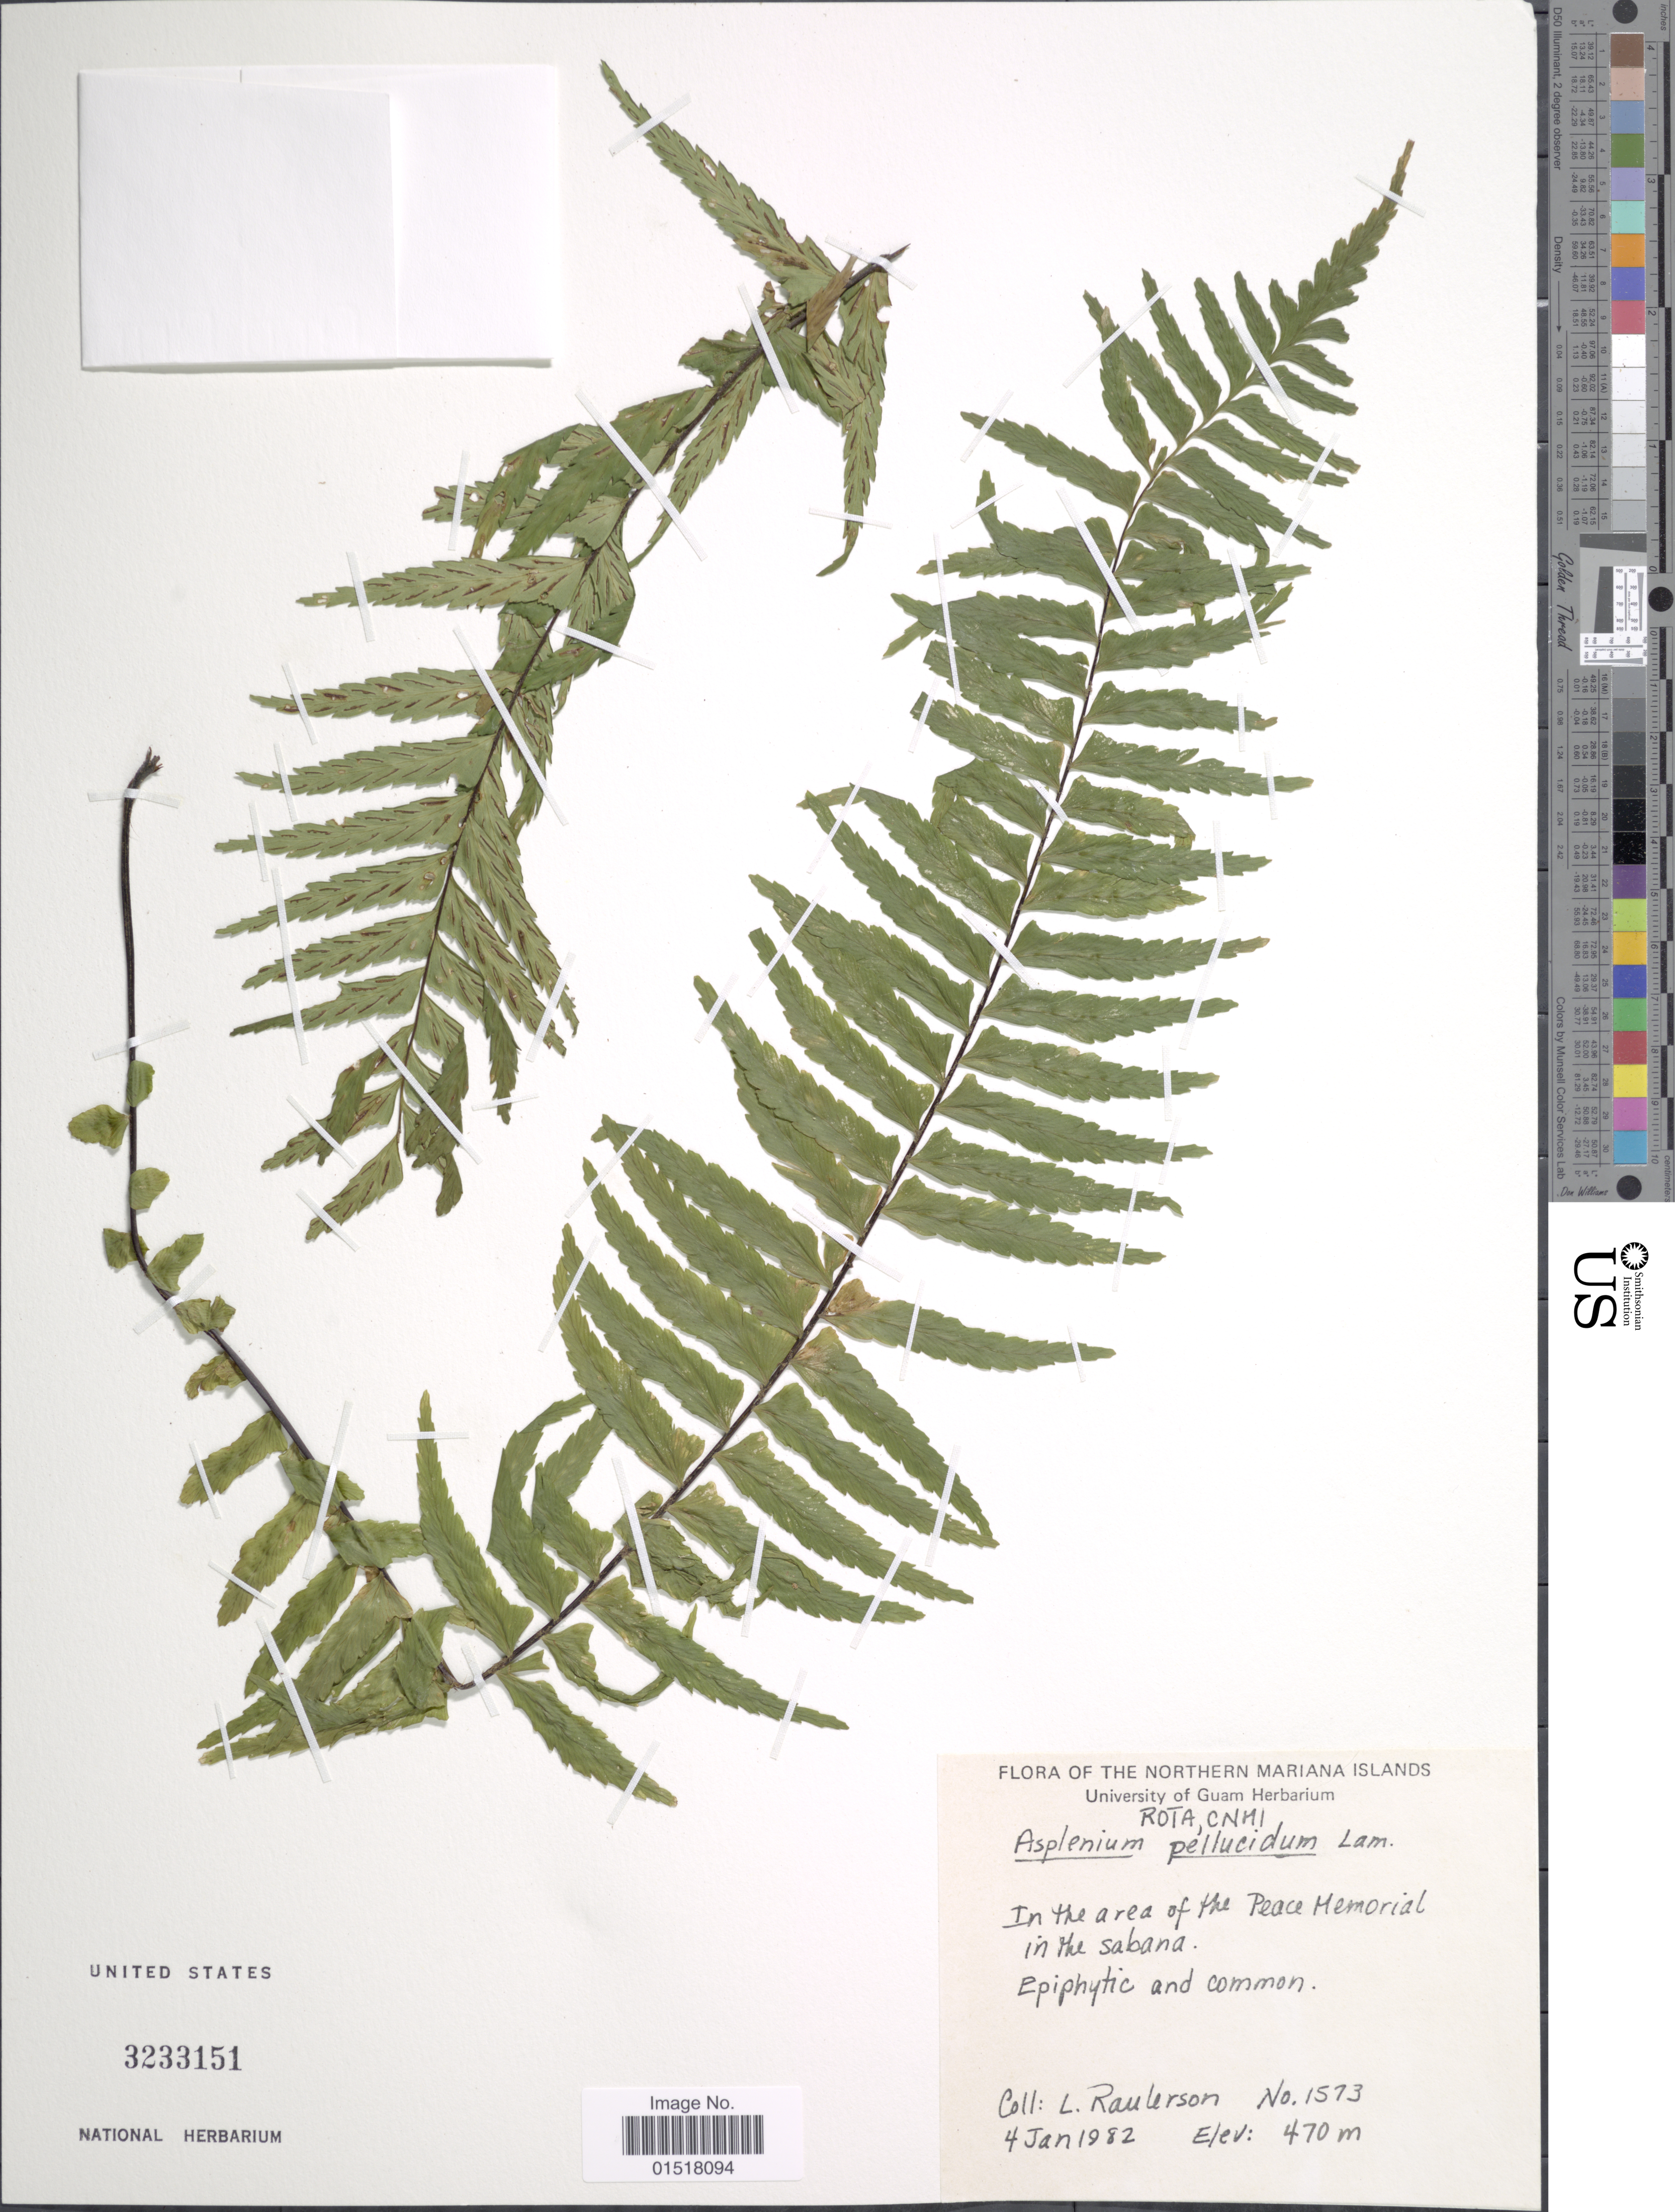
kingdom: Plantae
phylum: Tracheophyta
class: Polypodiopsida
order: Polypodiales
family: Aspleniaceae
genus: Asplenium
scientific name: Asplenium pellucidum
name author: Lam.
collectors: L. Raulerson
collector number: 1573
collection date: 1982-01-04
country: Northern Mariana Islands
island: Rota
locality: Rota, CNHI. In the area of the Peace Memorial in the sabana.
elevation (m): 470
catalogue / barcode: US 3233151